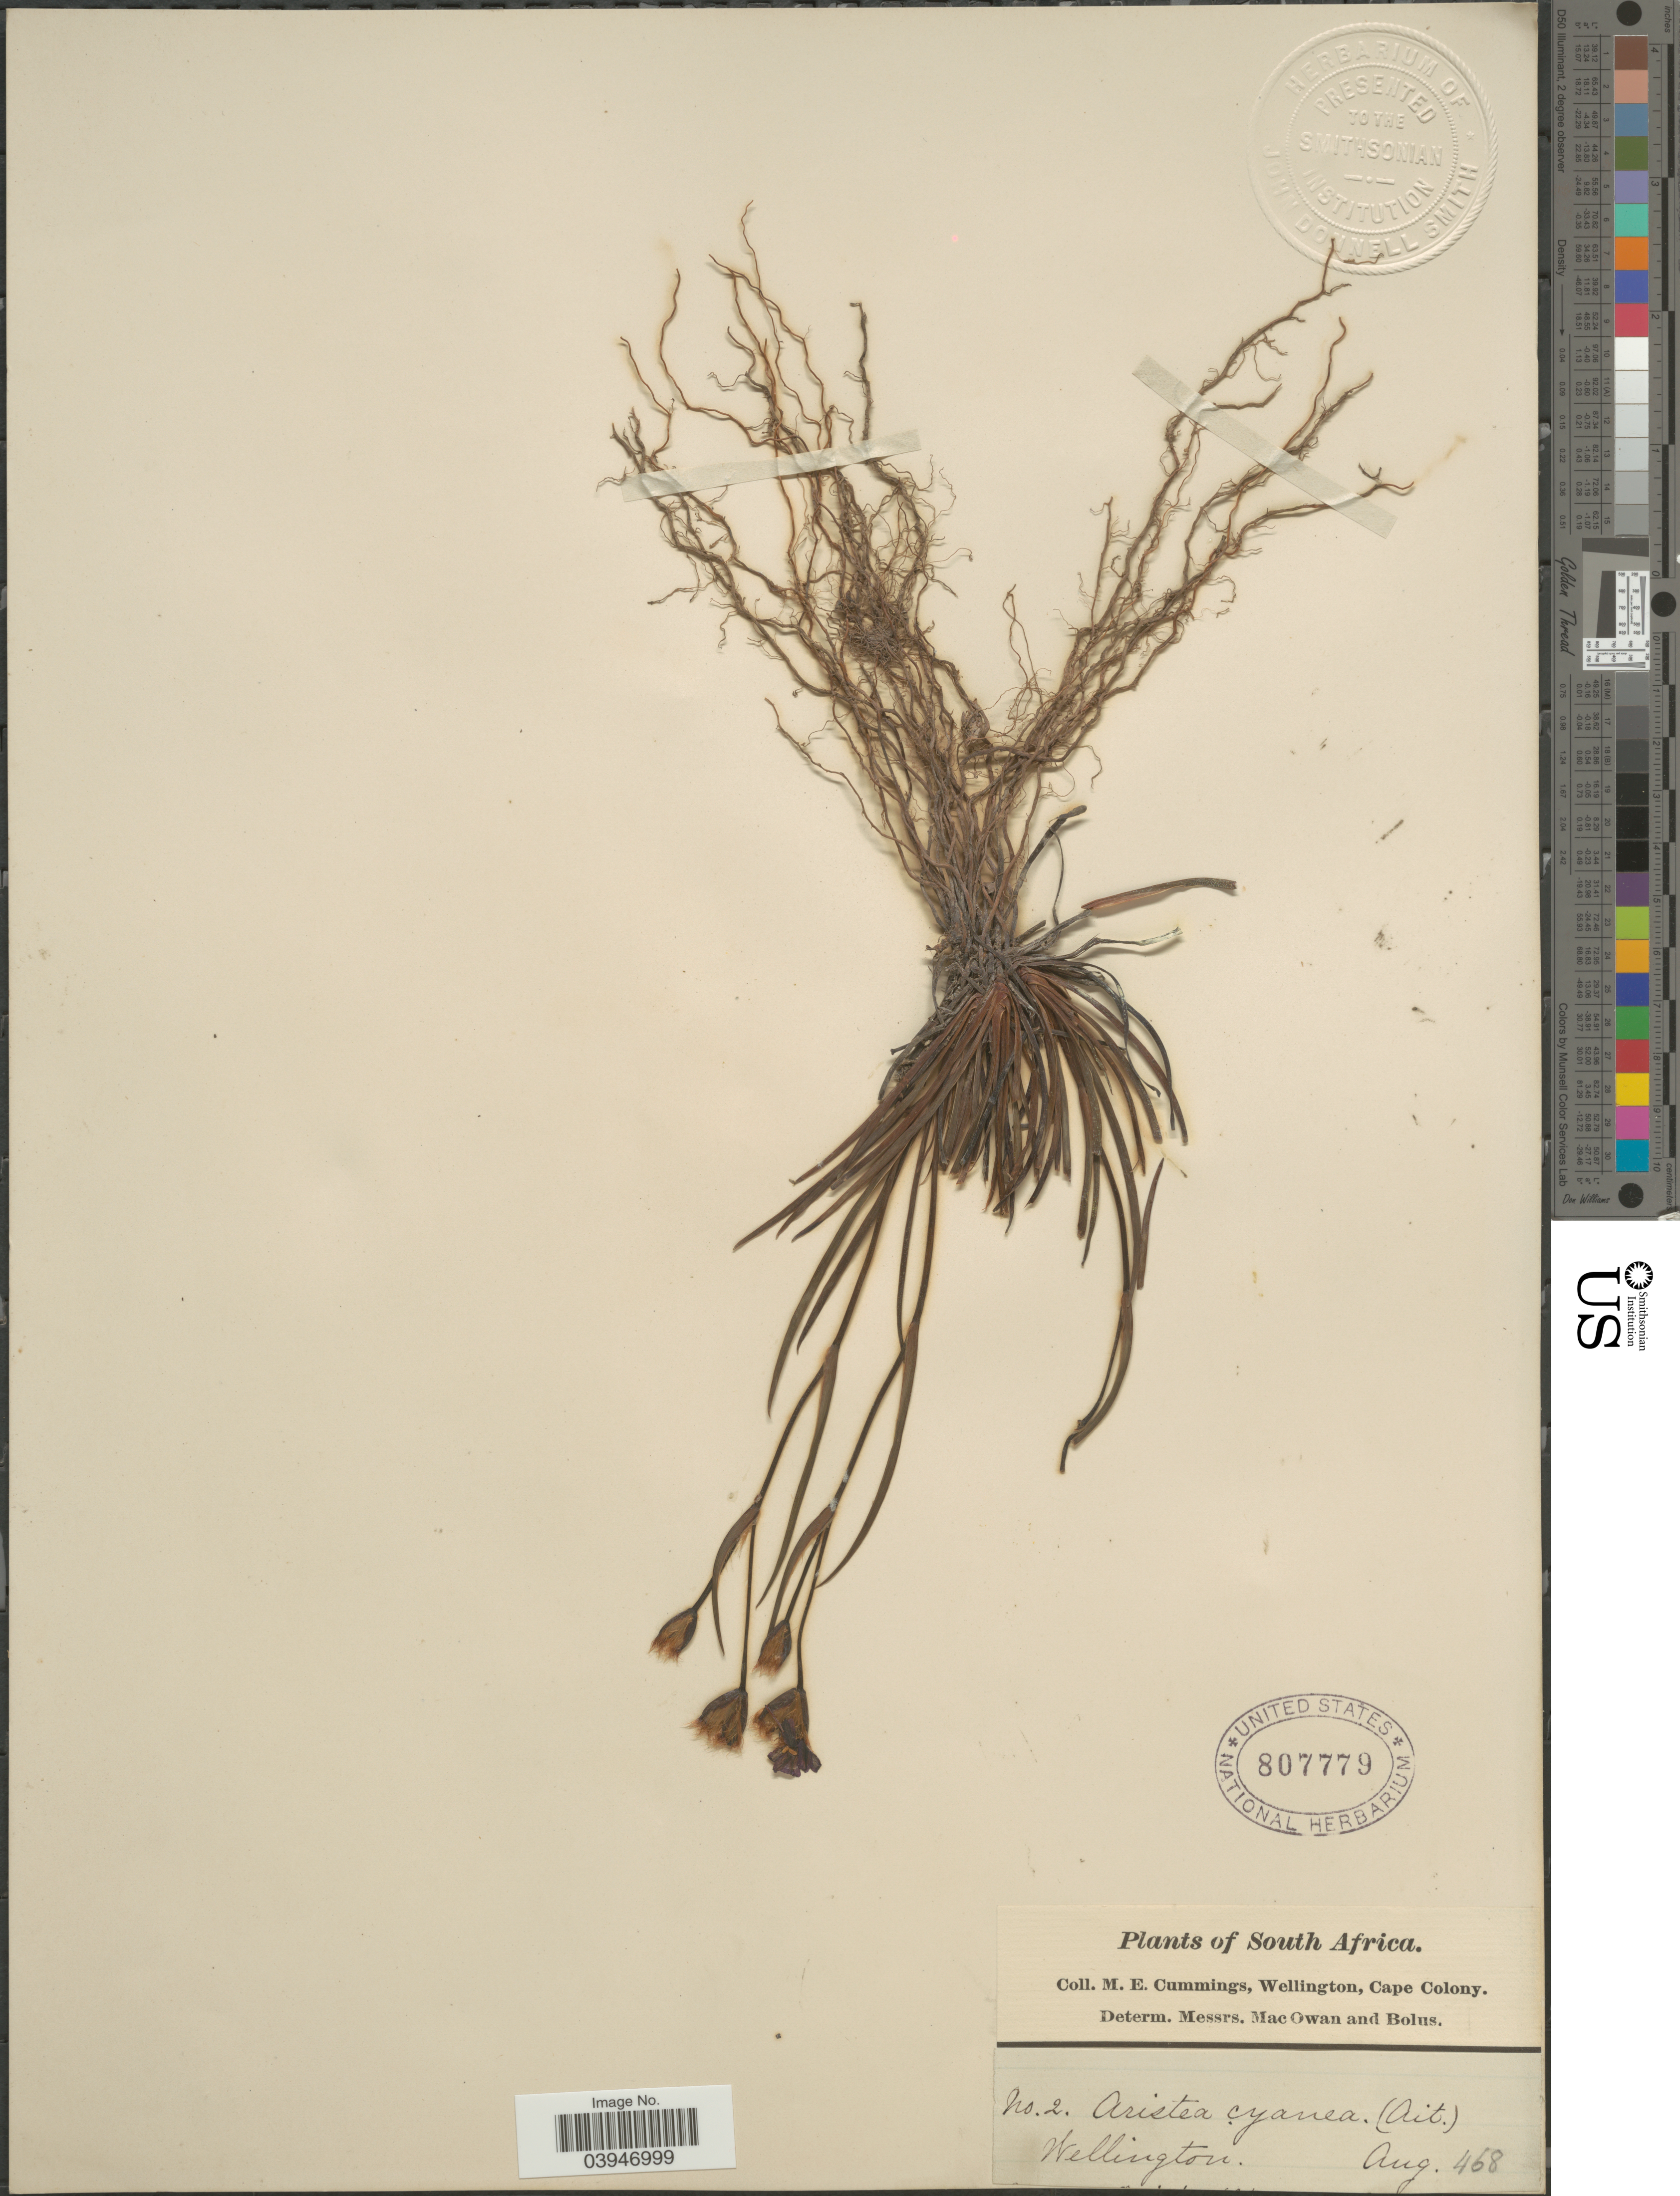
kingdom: Plantae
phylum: Tracheophyta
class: Liliopsida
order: Asparagales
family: Iridaceae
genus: Aristea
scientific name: Aristea cyanea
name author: Sol.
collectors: M. E. Cummings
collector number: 2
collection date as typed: Aug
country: South Africa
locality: Wellington. [illegible text].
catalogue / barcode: US 807779